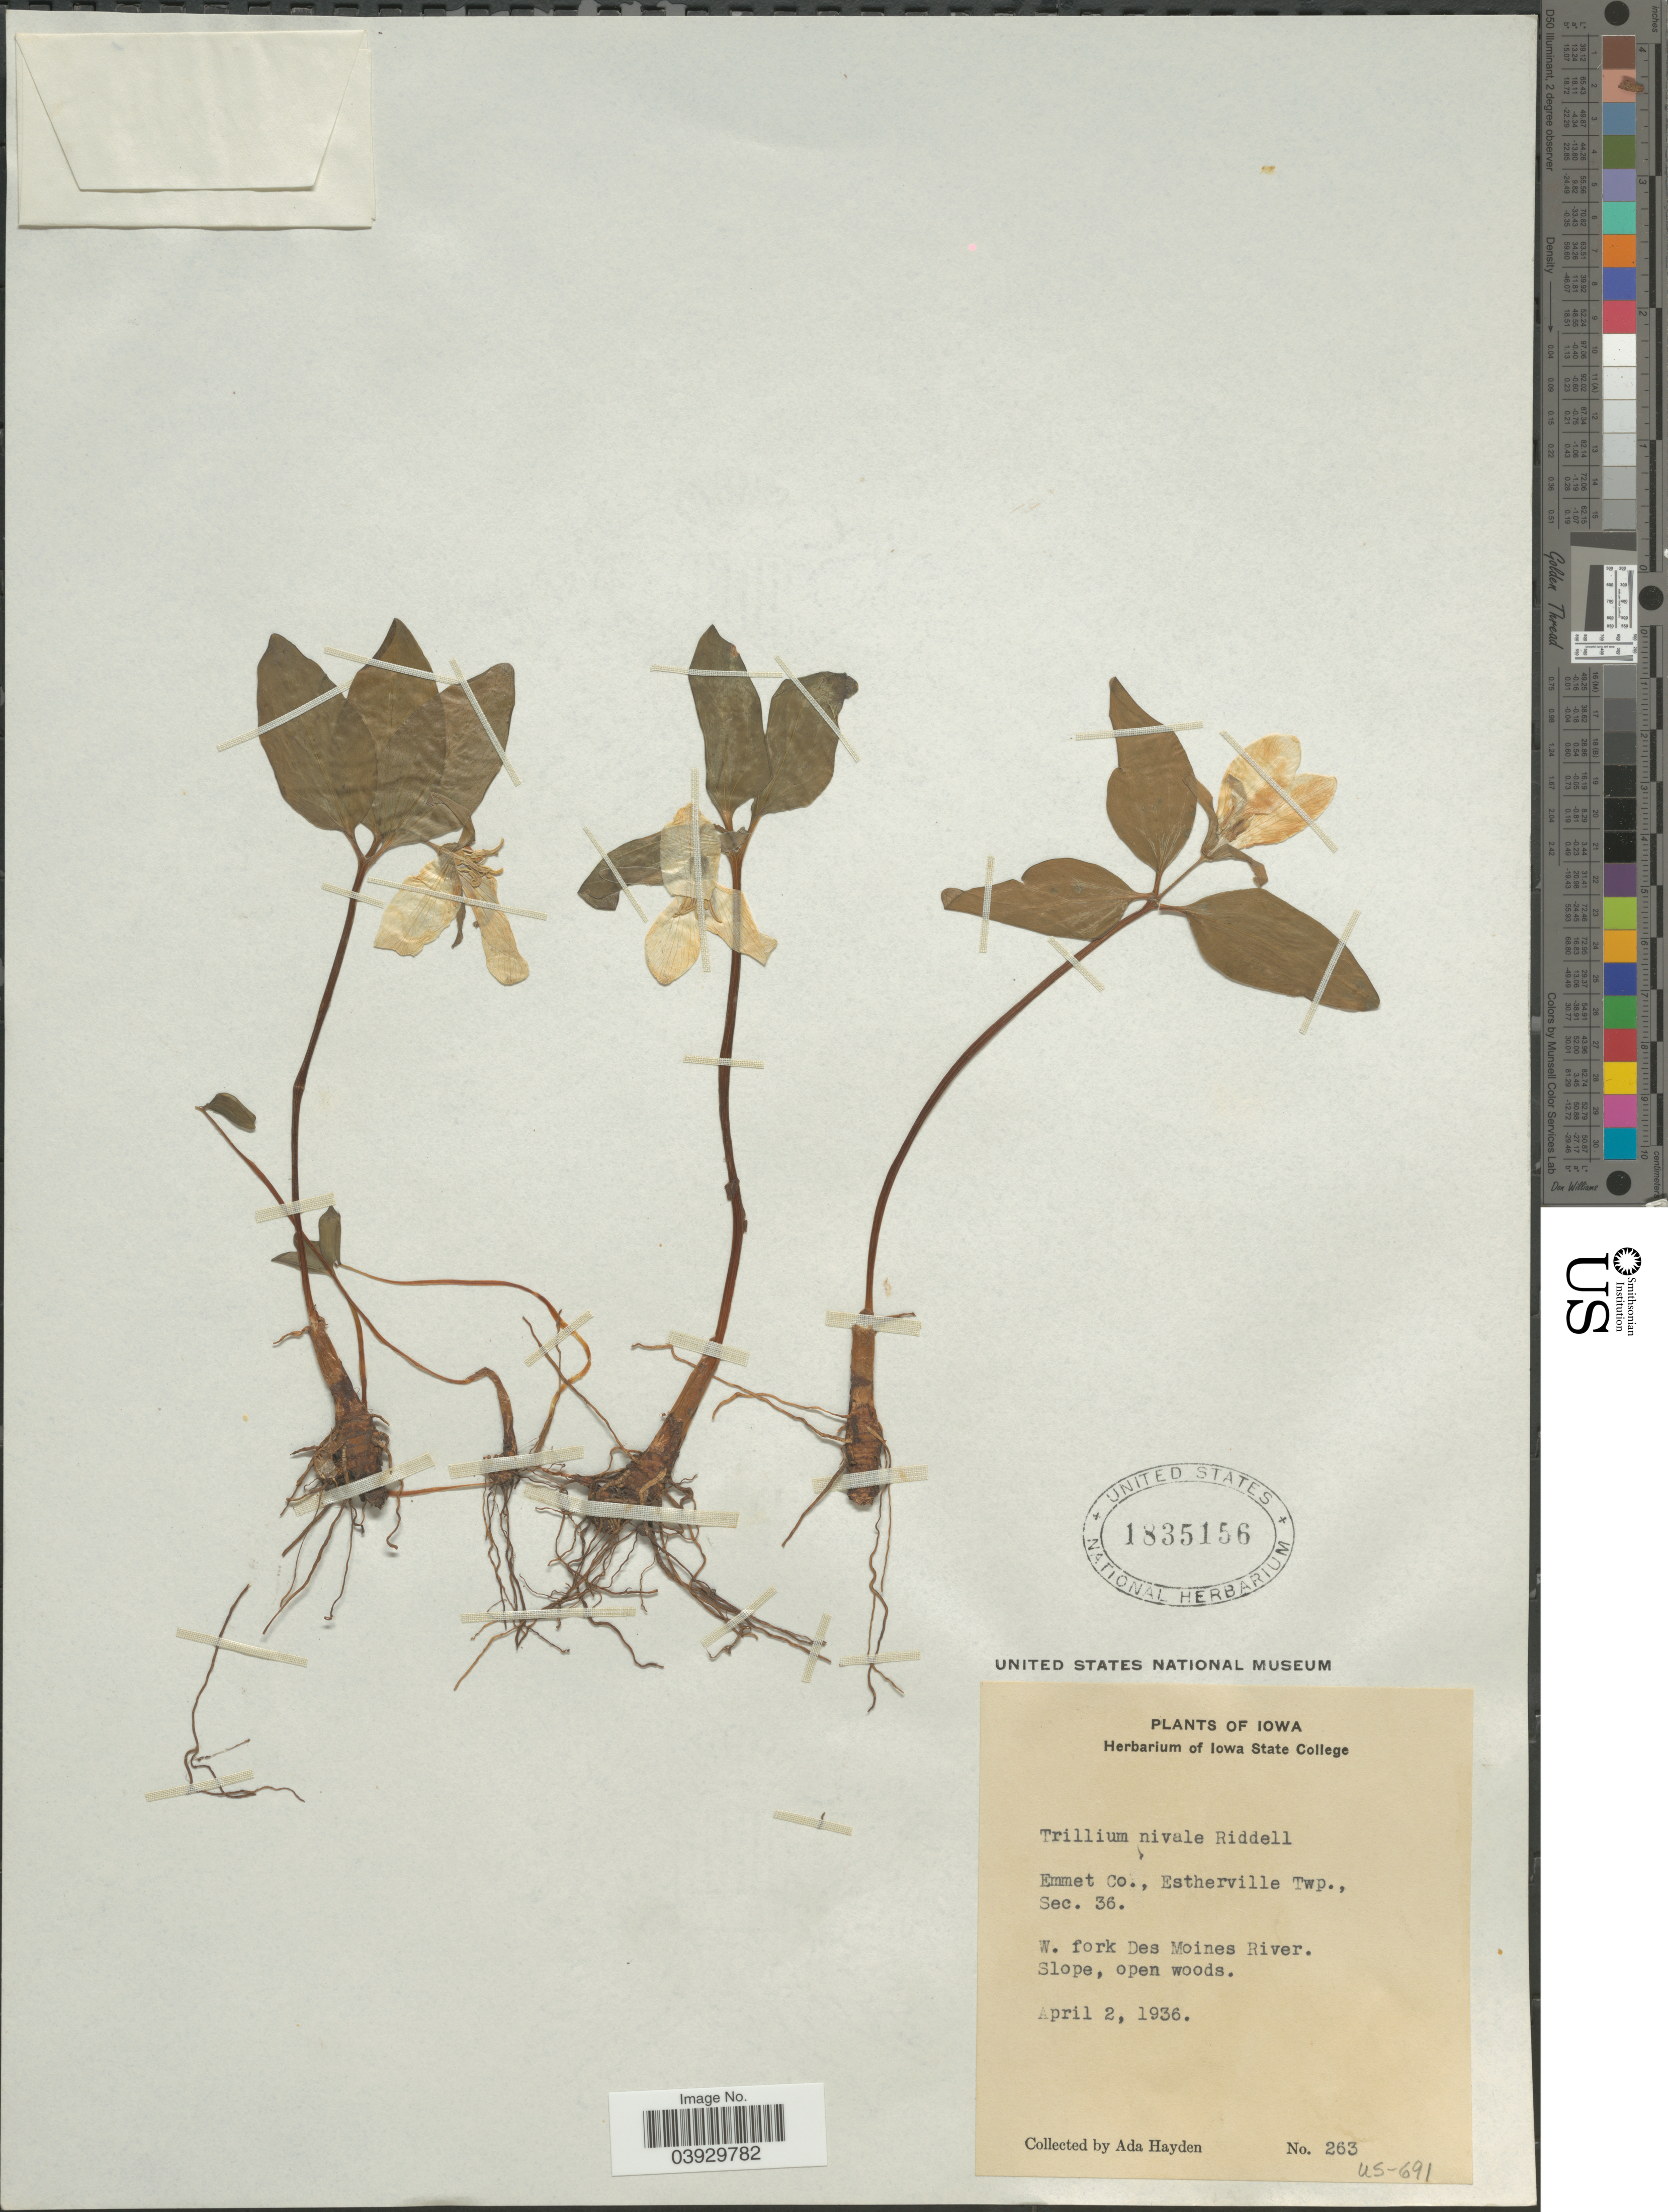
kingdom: Plantae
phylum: Tracheophyta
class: Liliopsida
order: Liliales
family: Melanthiaceae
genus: Trillium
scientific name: Trillium nivale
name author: Riddell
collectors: Ada Hayden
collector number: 263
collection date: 1936-04-02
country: United States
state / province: Iowa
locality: Emmet Co., Estherville Twp., Sec. 36. W. fork Des Moines River.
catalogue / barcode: US 1835156